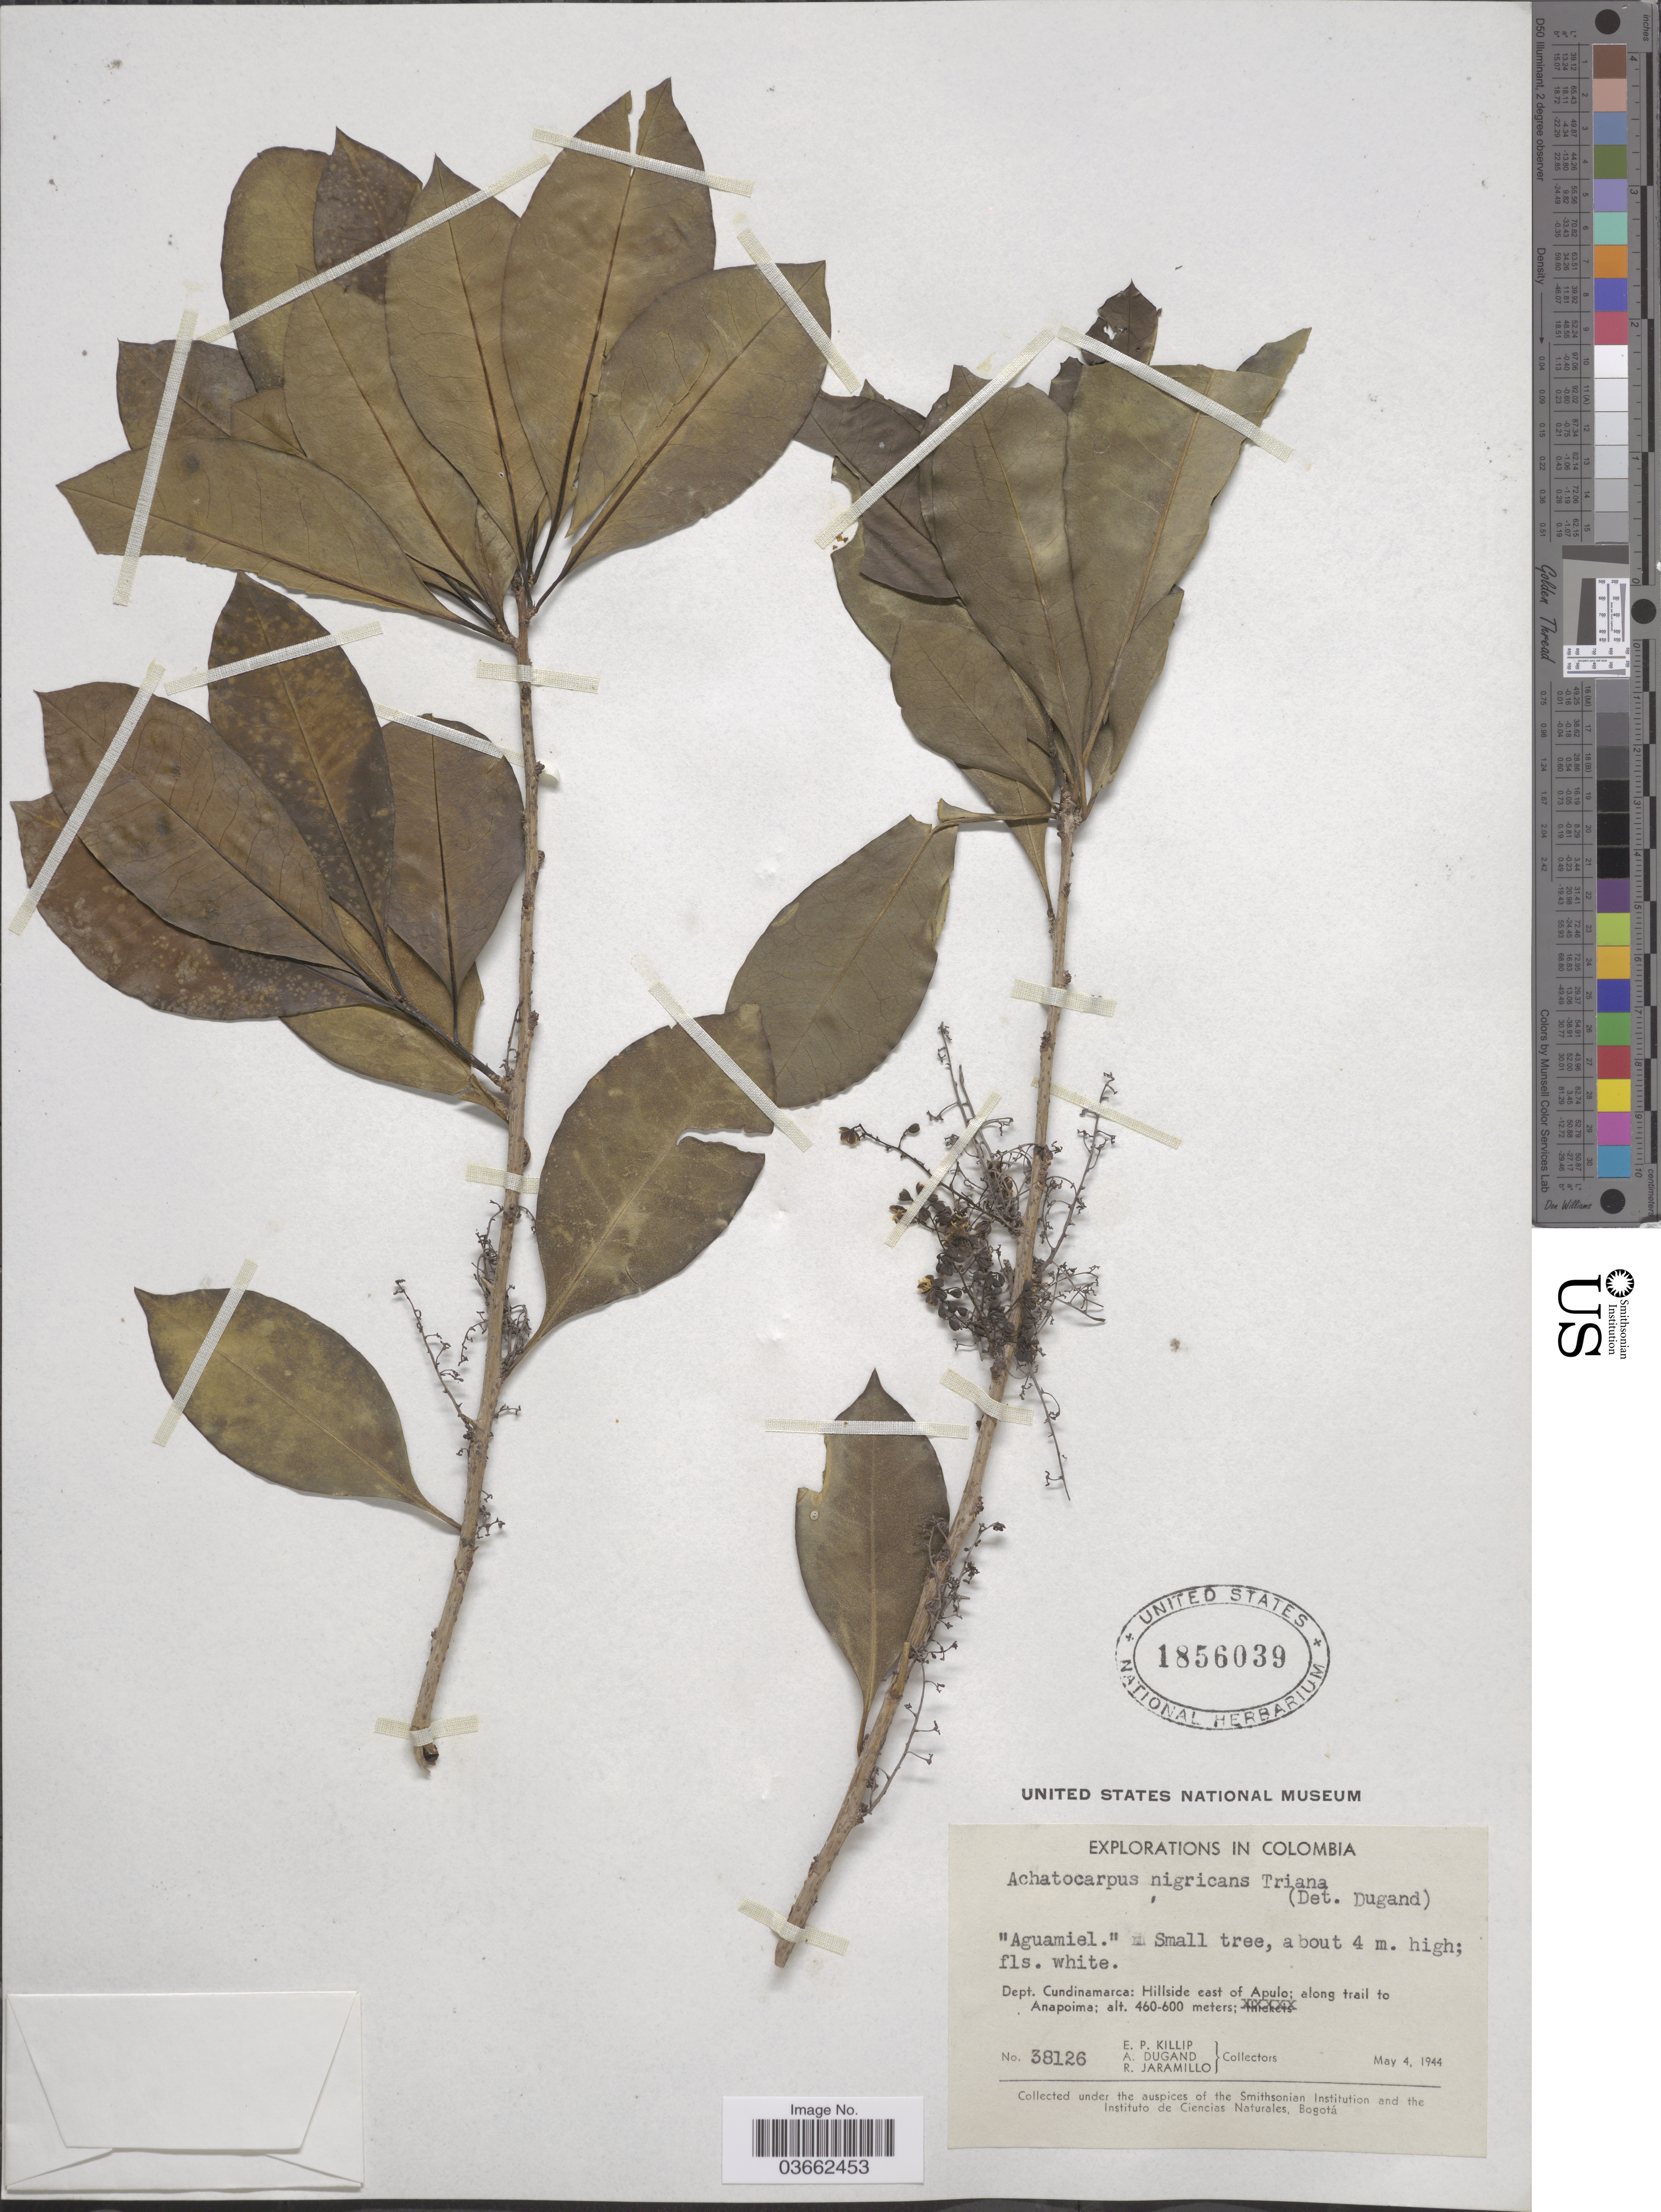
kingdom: Plantae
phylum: Tracheophyta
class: Magnoliopsida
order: Caryophyllales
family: Achatocarpaceae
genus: Achatocarpus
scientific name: Achatocarpus nigricans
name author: Triana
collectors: E. P. Killip, A. Dugand & R. Jaramillo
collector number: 38126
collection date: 1944-05-04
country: Colombia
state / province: Cundinamarca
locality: Dept. Cundinamarca: Hillside east of Apulo; along trail to Anapoima.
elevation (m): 460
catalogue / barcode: US 1856039